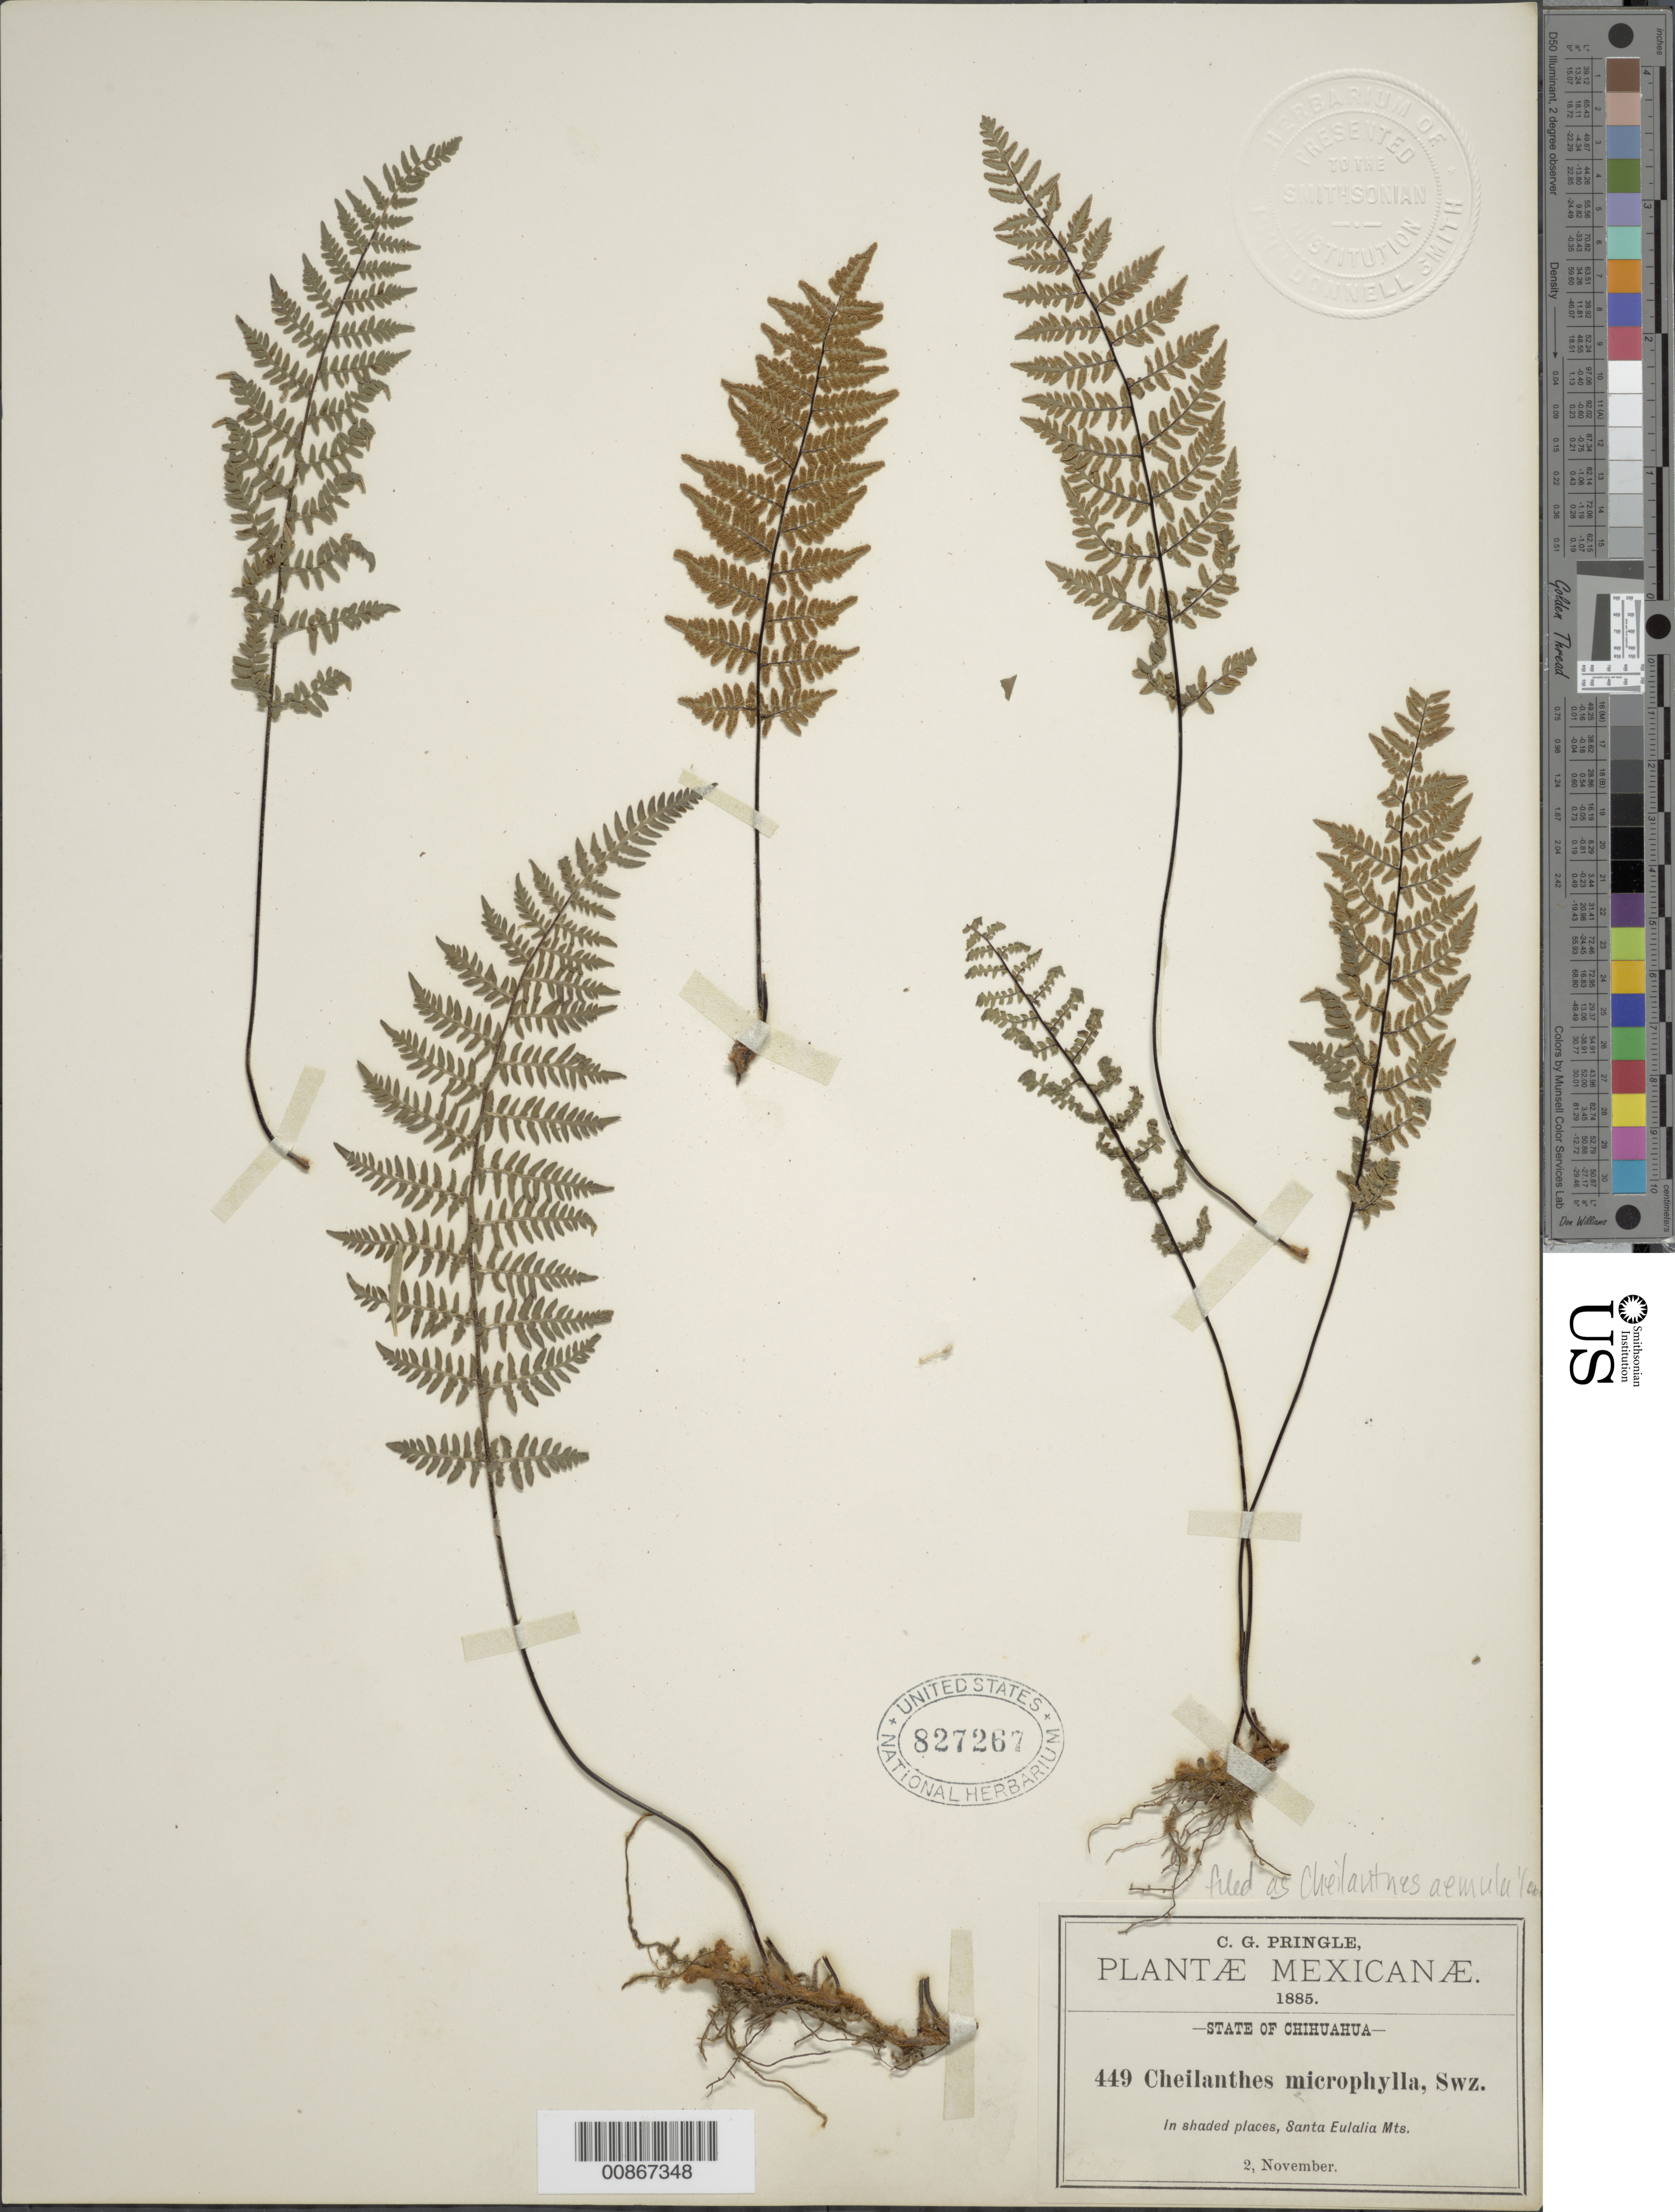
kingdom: Plantae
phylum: Tracheophyta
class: Polypodiopsida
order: Polypodiales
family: Pteridaceae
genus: Myriopteris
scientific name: Myriopteris aemula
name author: (Maxon) Grusz & Windham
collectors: C. G. Pringle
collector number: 449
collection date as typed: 02 Nov 1885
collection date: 1885-11-02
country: Mexico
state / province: Chihuahua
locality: Santa Eulalia Mts., Chihuahua.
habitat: In shaded places.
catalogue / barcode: US 827267